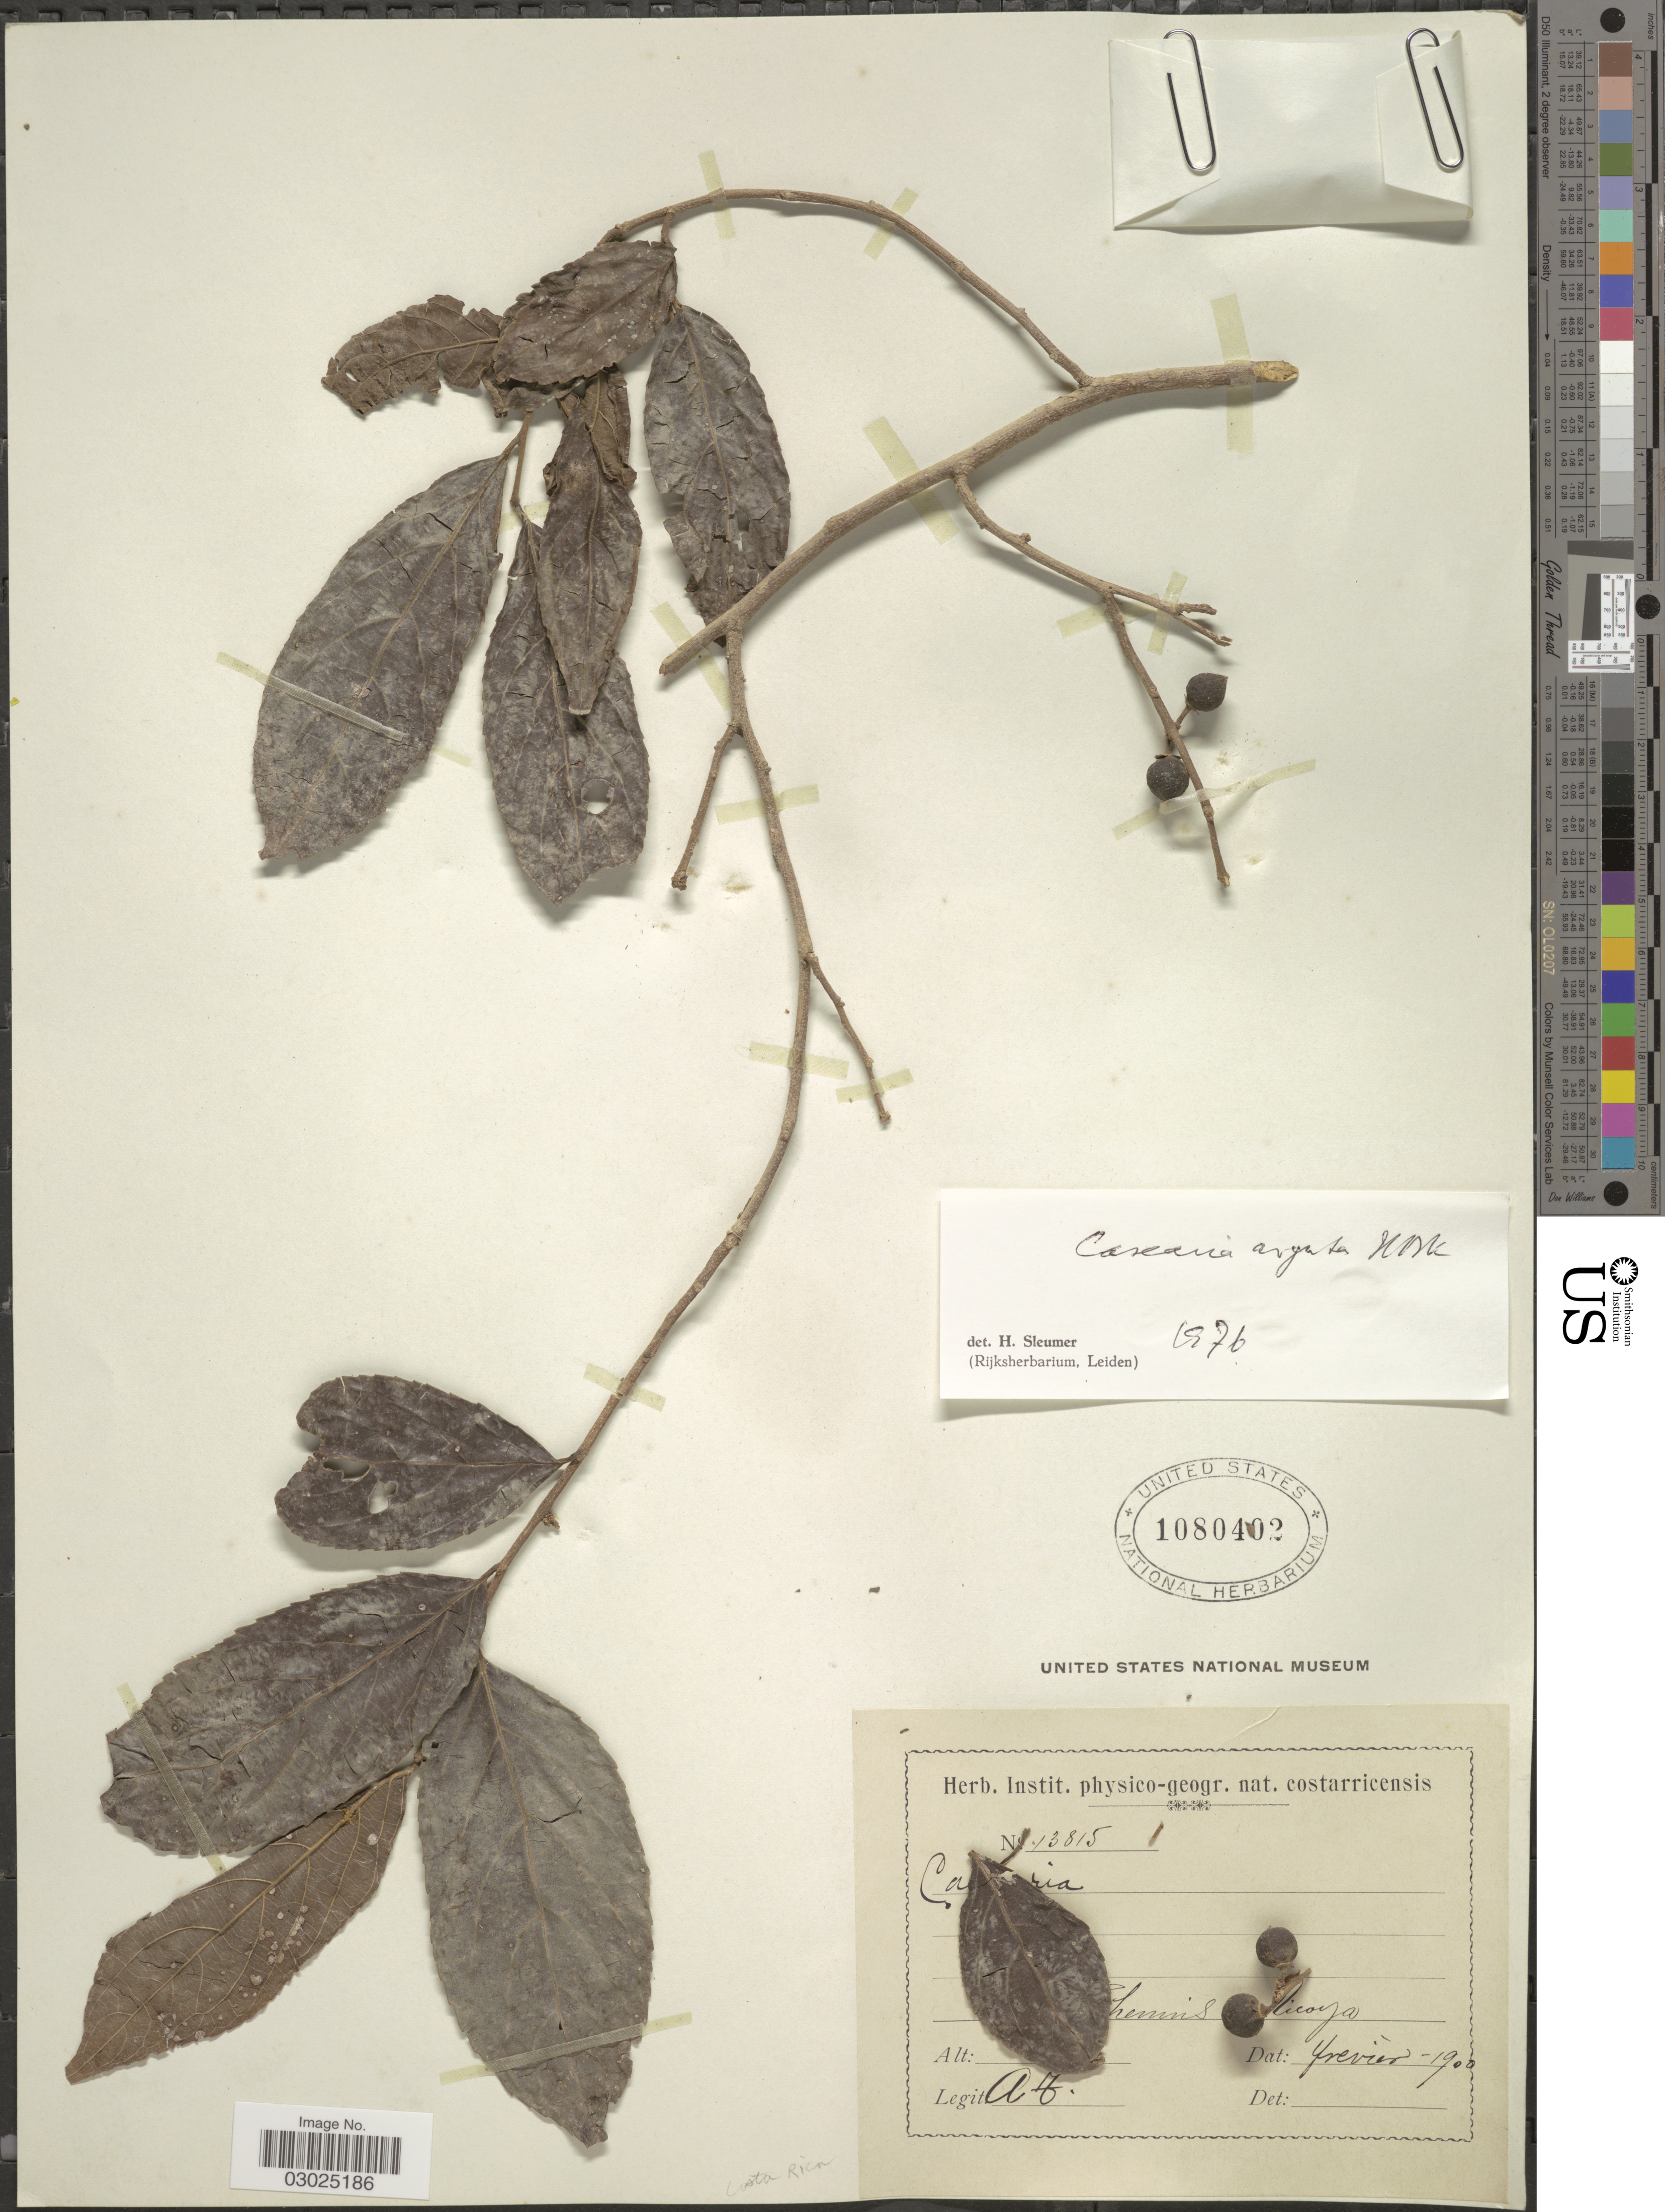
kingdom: Plantae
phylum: Tracheophyta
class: Magnoliopsida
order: Malpighiales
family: Salicaceae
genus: Casearia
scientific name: Casearia arguta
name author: Kunth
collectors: A. T.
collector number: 13815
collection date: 1900-02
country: Costa Rica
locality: Chemins Nicoya.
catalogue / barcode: US 1080402